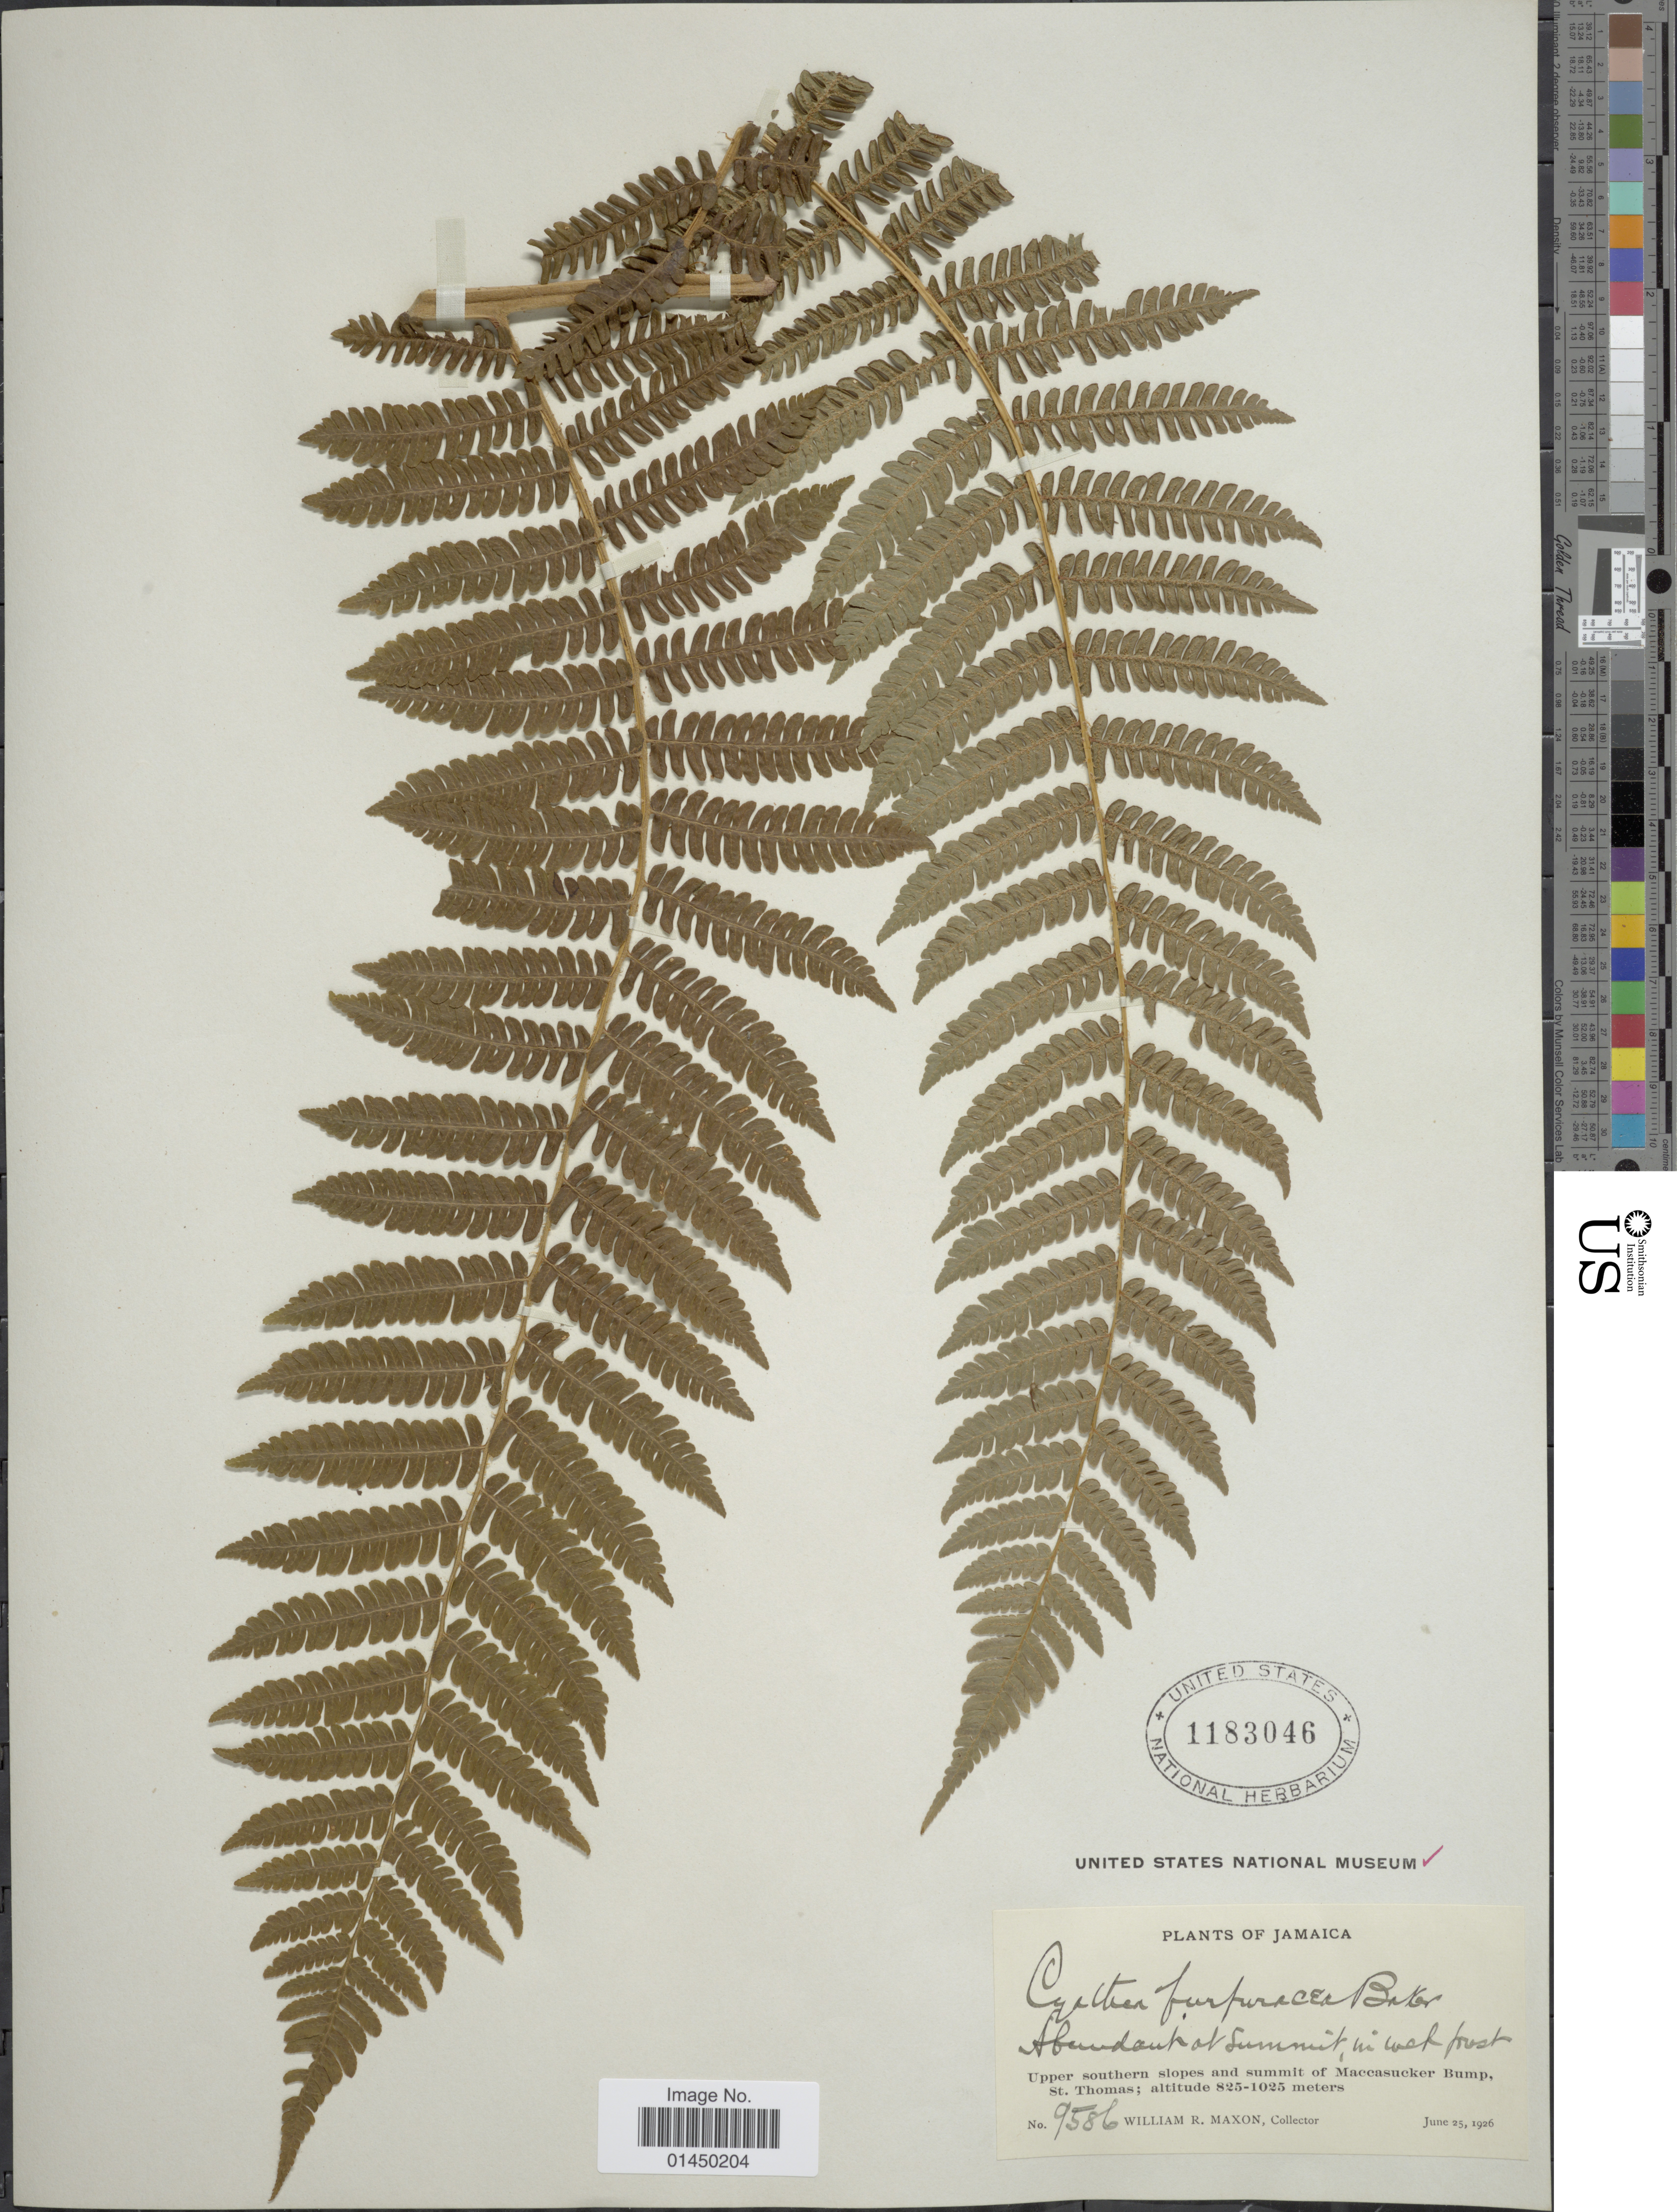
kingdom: Plantae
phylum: Tracheophyta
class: Polypodiopsida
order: Cyatheales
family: Cyatheaceae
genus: Cyathea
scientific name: Cyathea furfuracea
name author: Christ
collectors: W. R. Maxon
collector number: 9586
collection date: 1926-06-25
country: Jamaica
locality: Upper southern slopes and summit of Maccasucker Bump, St. Thomas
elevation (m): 825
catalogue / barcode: US 1183046